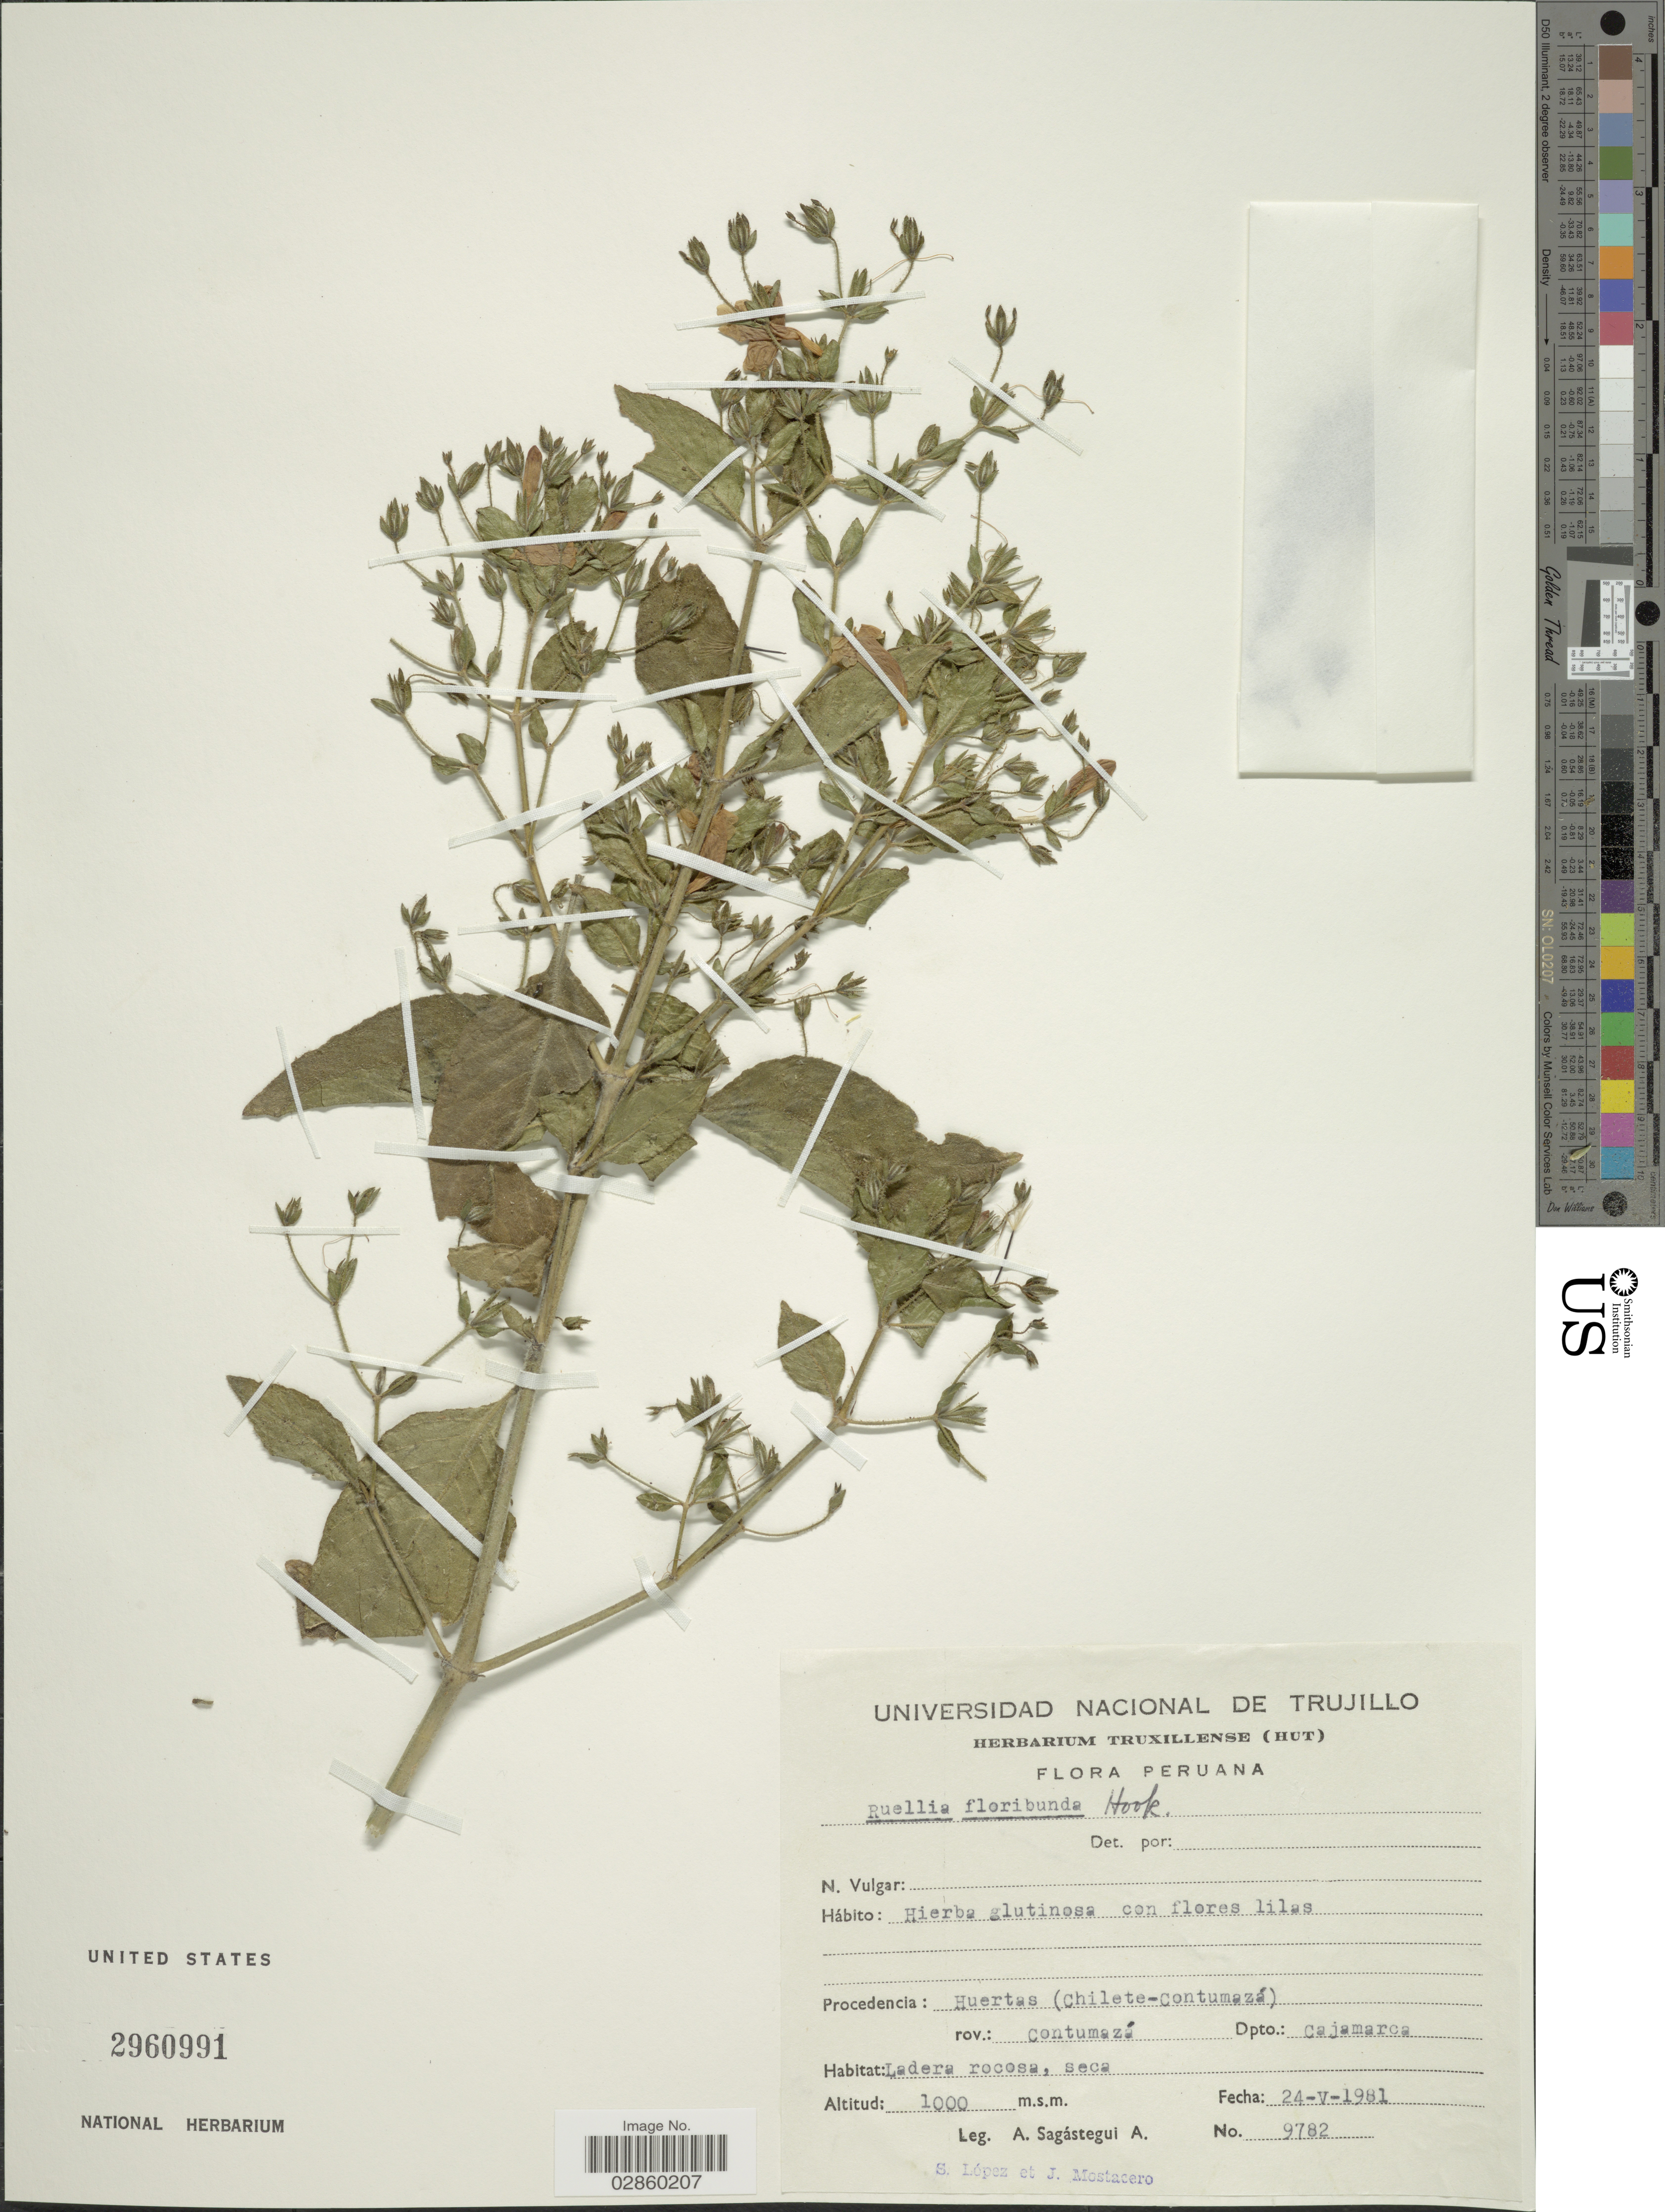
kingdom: Plantae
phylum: Tracheophyta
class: Magnoliopsida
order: Lamiales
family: Acanthaceae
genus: Ruellia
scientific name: Ruellia floribunda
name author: Hook.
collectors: A. Sagástegui A.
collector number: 9782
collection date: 1981-05-24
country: Peru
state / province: Cajamarca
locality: Procedencia Huertas (Chilete-Contumazá), Prov. Contumazá, Dpto. Cajamarca.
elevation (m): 1000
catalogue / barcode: US 2960991